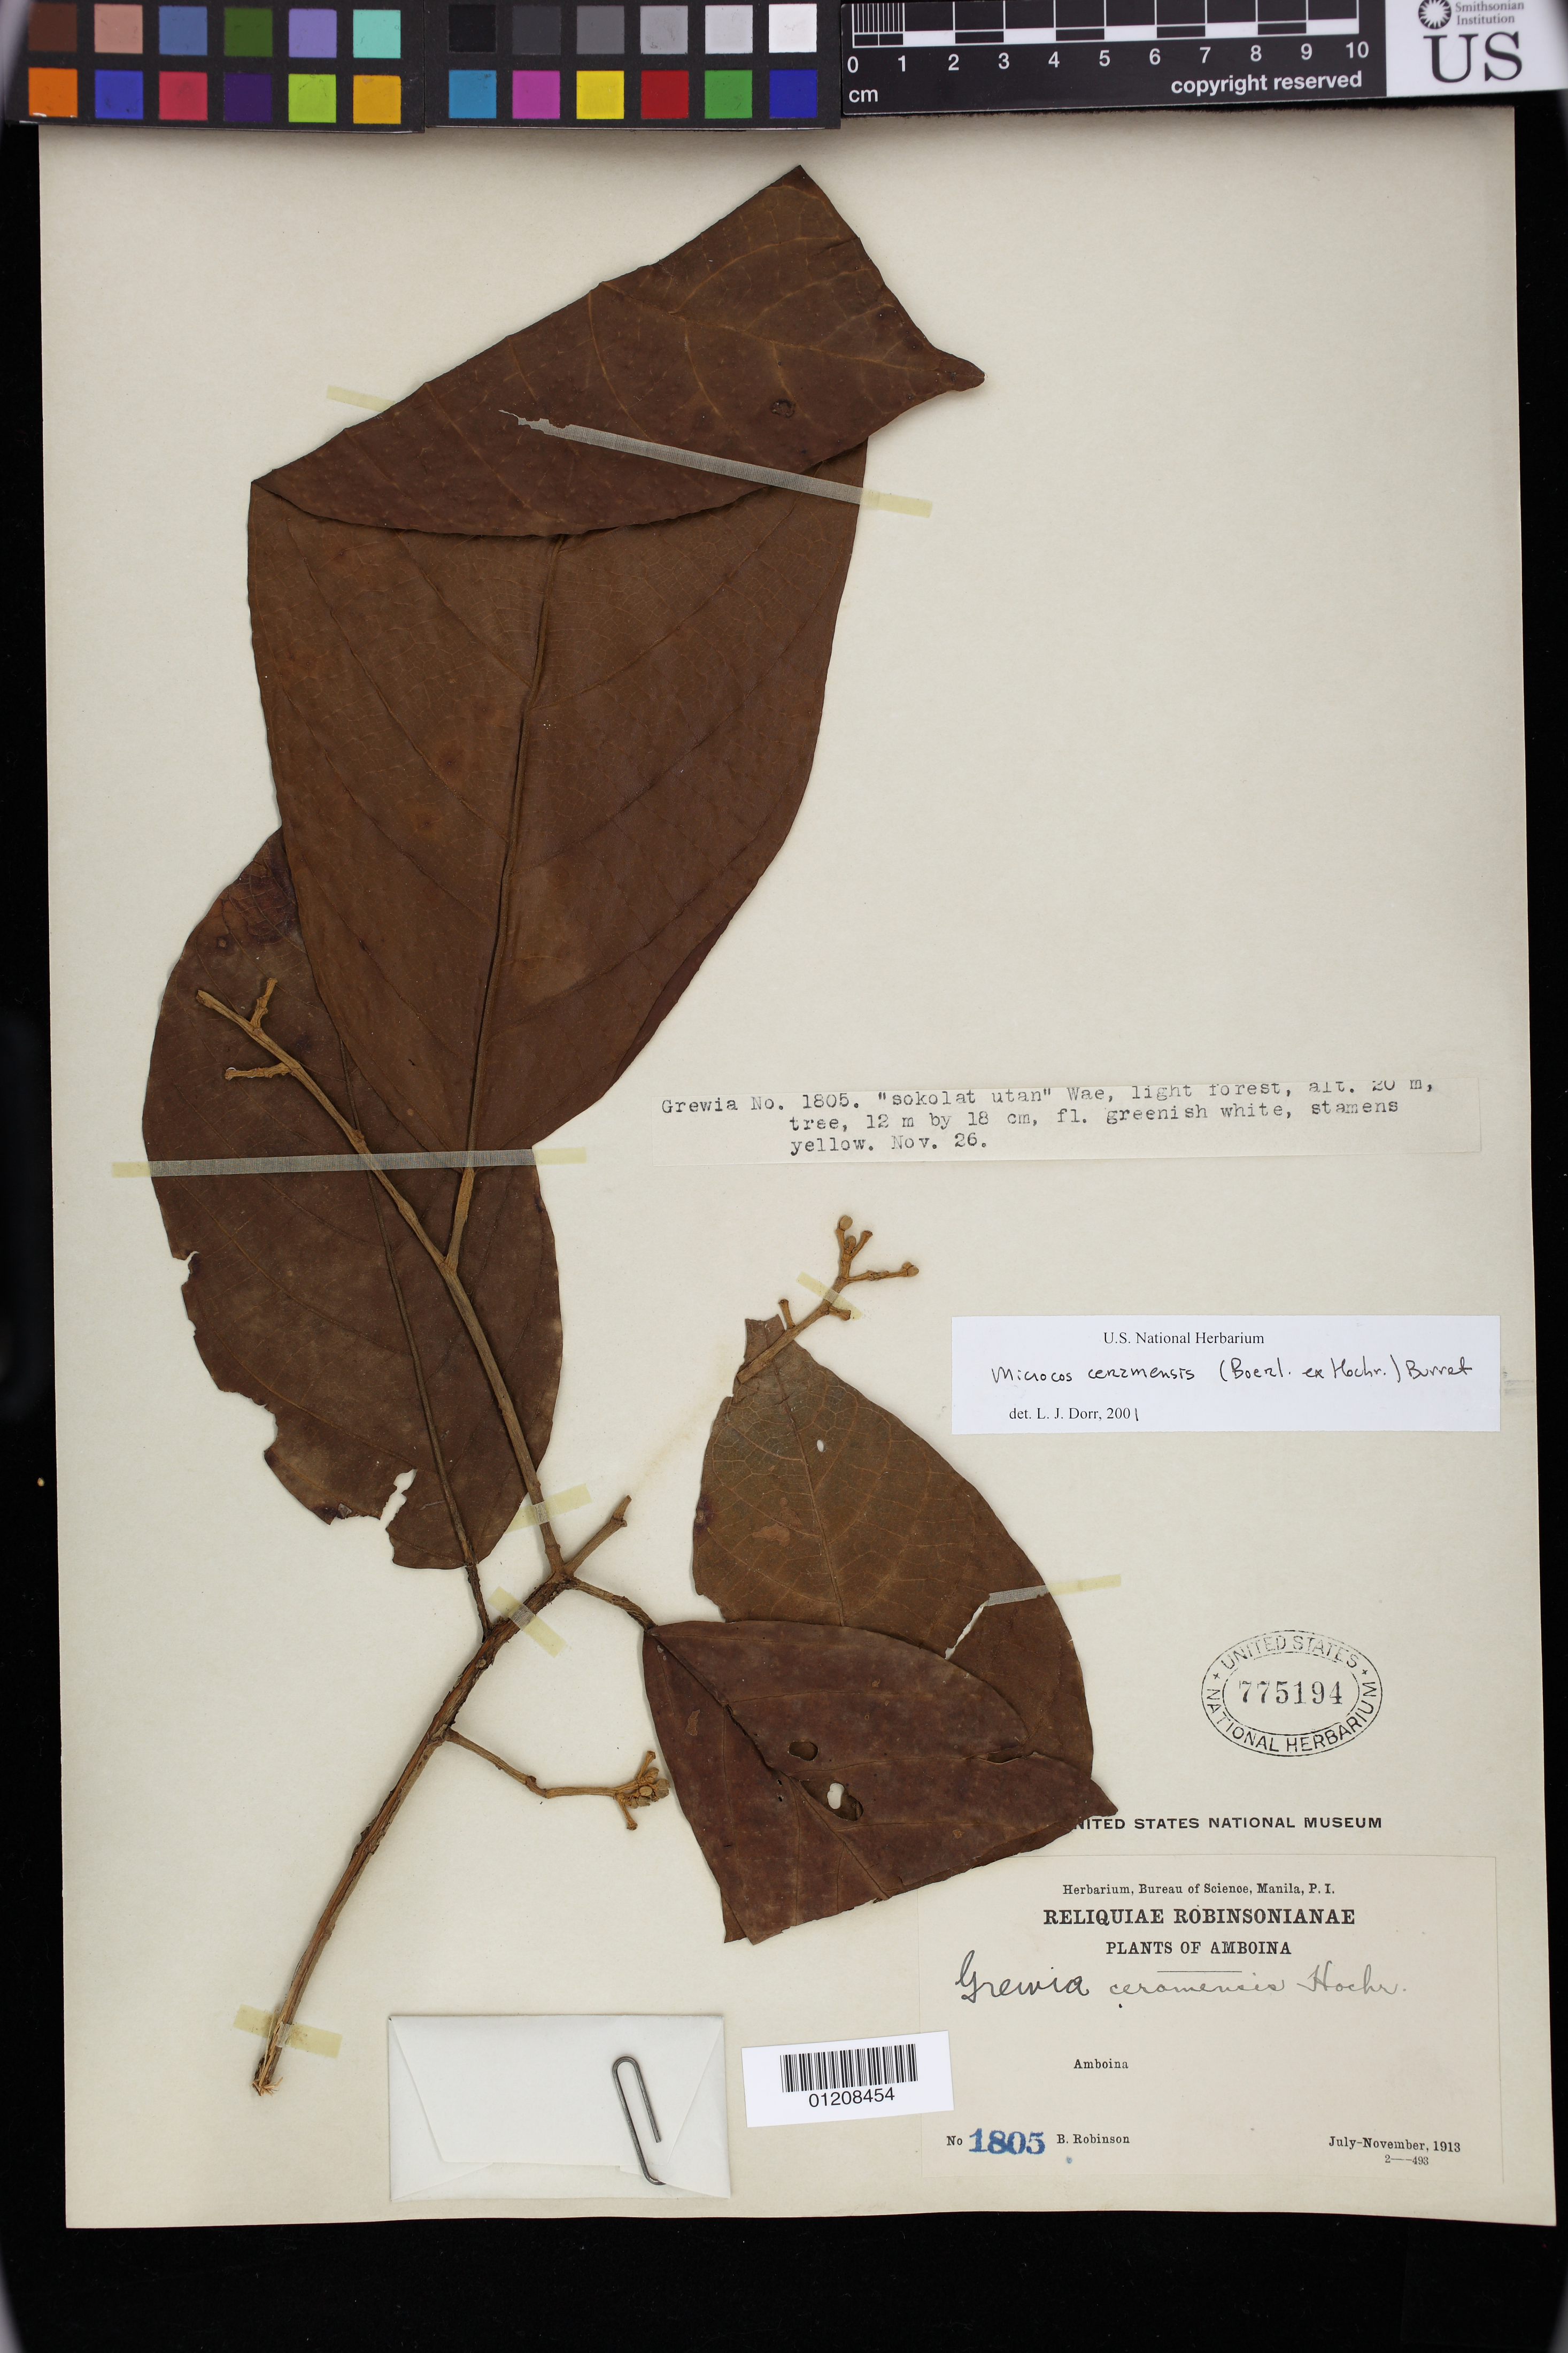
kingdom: Plantae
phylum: Tracheophyta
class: Magnoliopsida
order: Malvales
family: Malvaceae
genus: Microcos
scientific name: Microcos ceramensis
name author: Burret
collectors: B. Robinson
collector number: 1805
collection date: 1913-07/1913-11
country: Indonesia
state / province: Maluku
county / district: Amboina Island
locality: Amboina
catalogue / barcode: US 775194